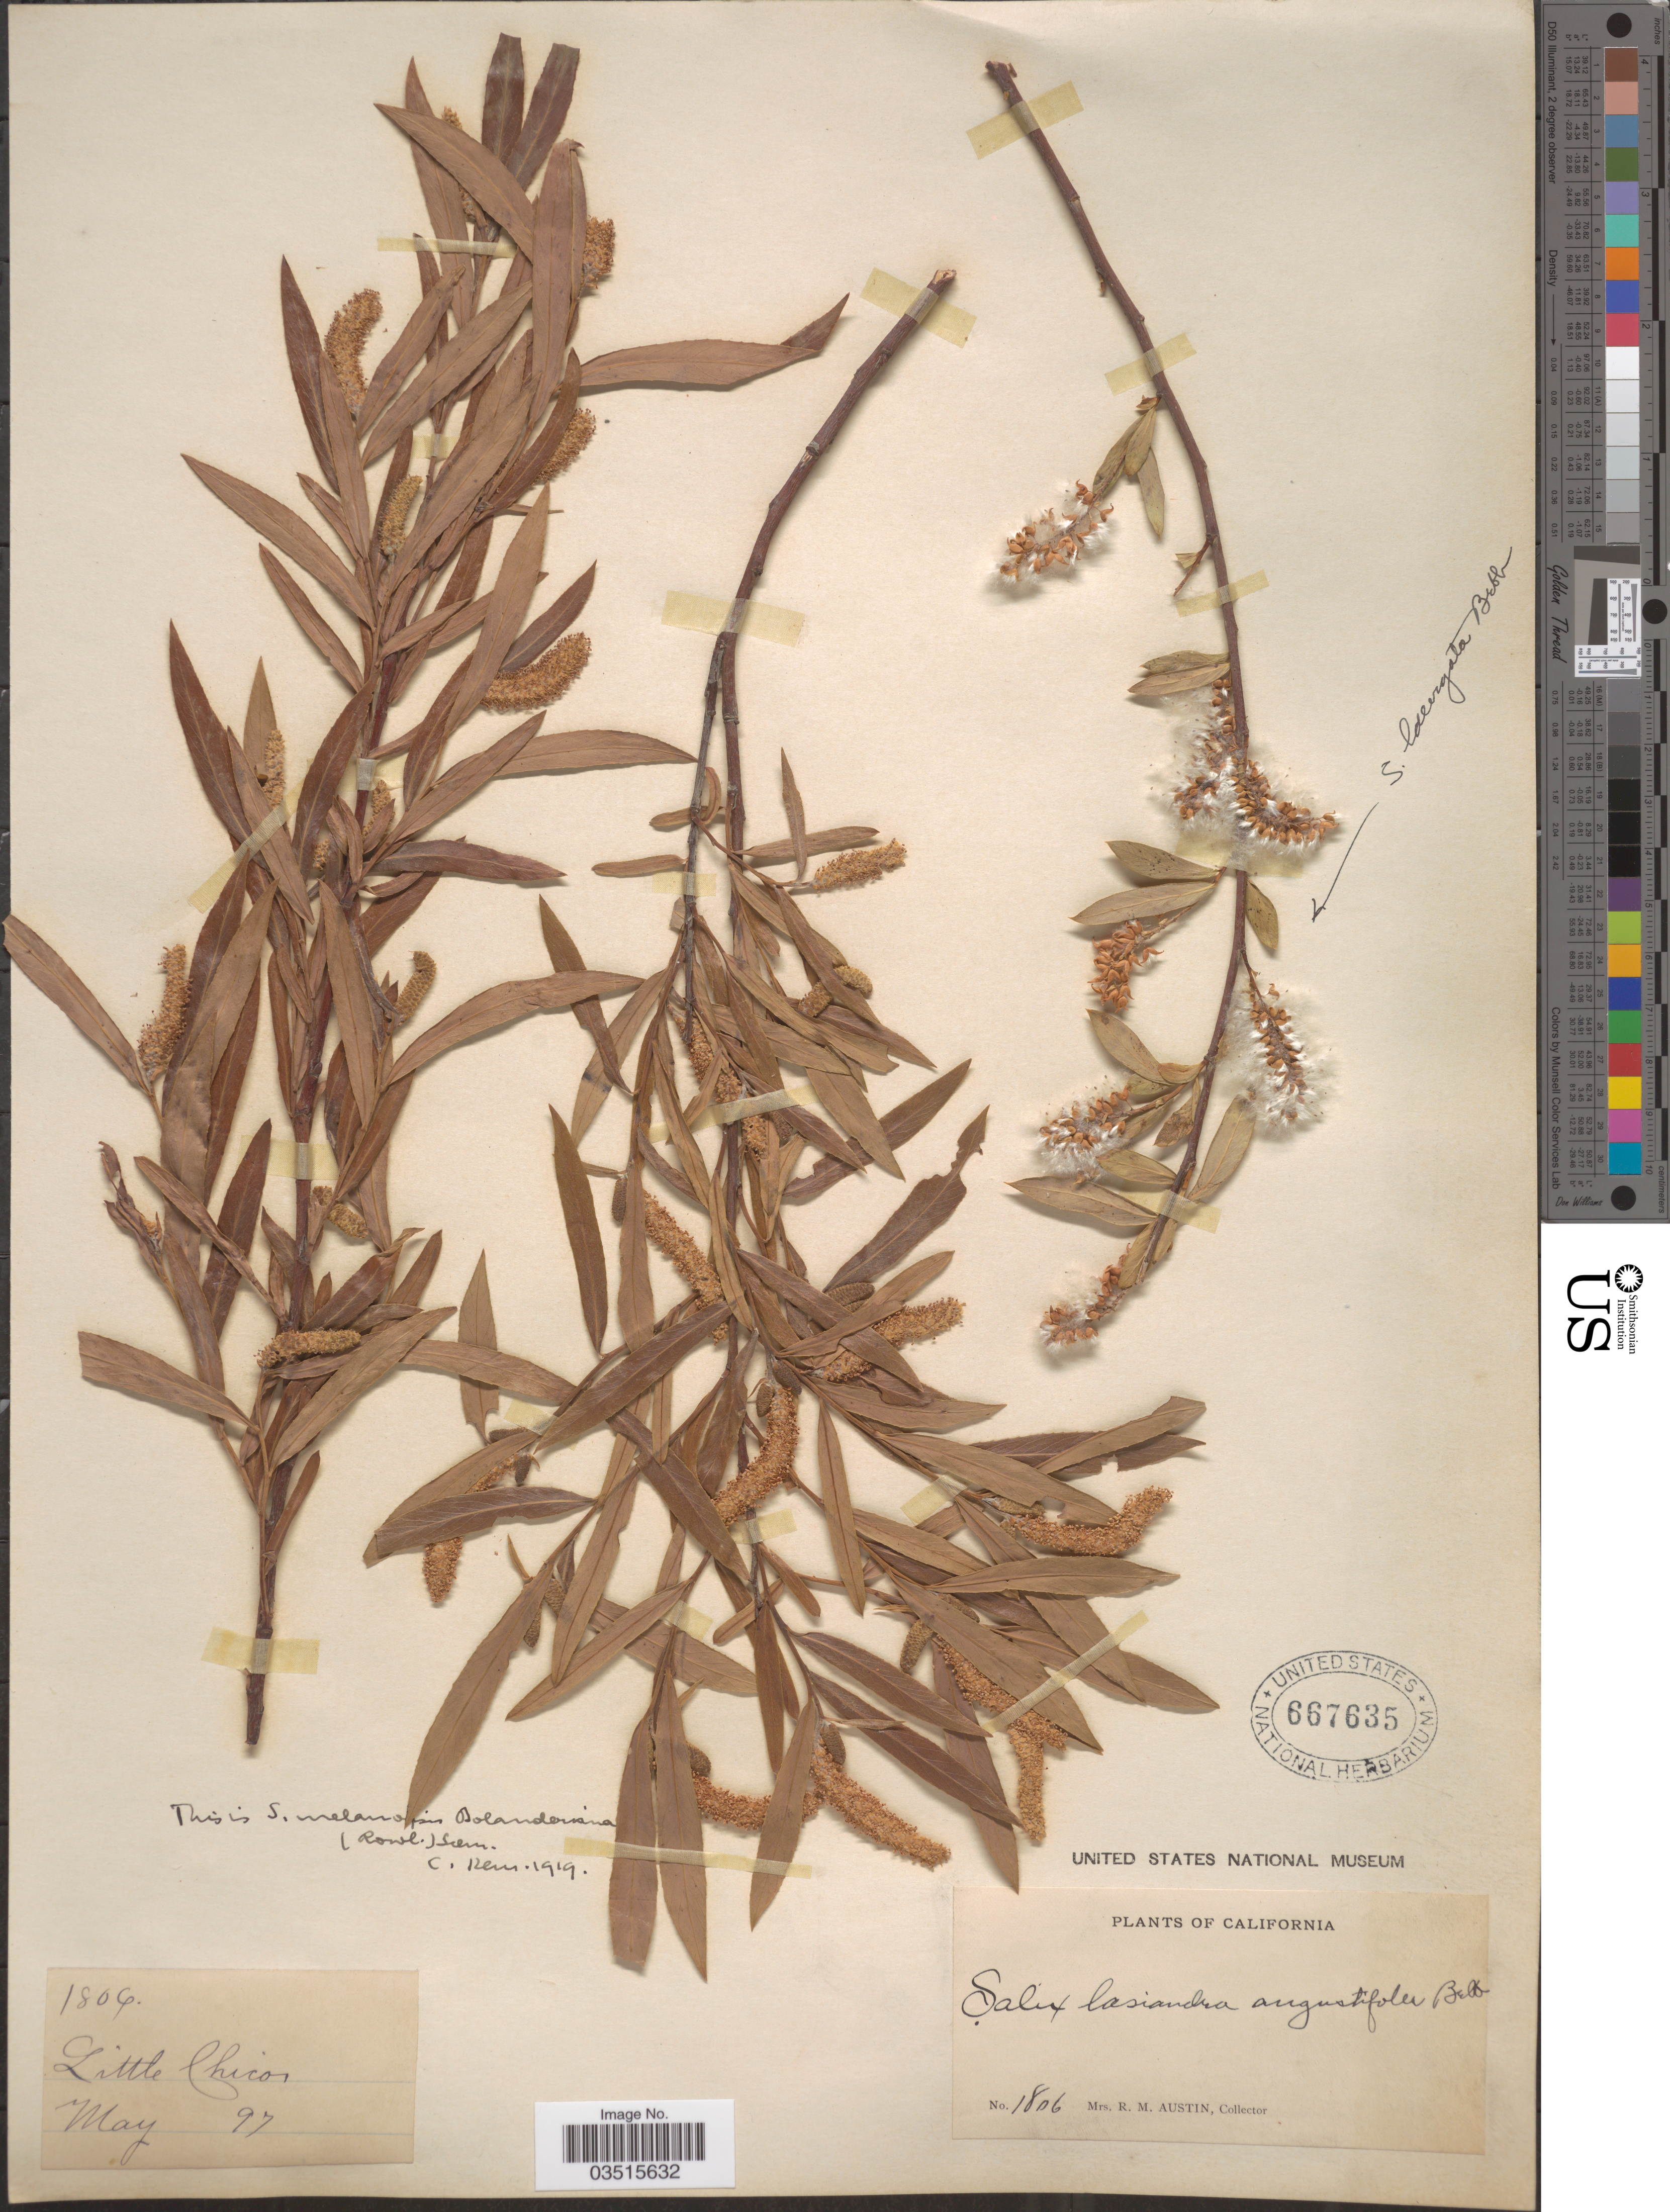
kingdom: Plantae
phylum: Tracheophyta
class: Magnoliopsida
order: Malpighiales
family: Salicaceae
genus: Salix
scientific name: Salix melanopsis var. bolanderiana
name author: (Rowlee) C.K. Schneid.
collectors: R. Austin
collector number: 1806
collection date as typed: Transcribed d/m/y: /5/97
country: United States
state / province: California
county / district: Butte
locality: Little Chicos.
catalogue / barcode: US 667635